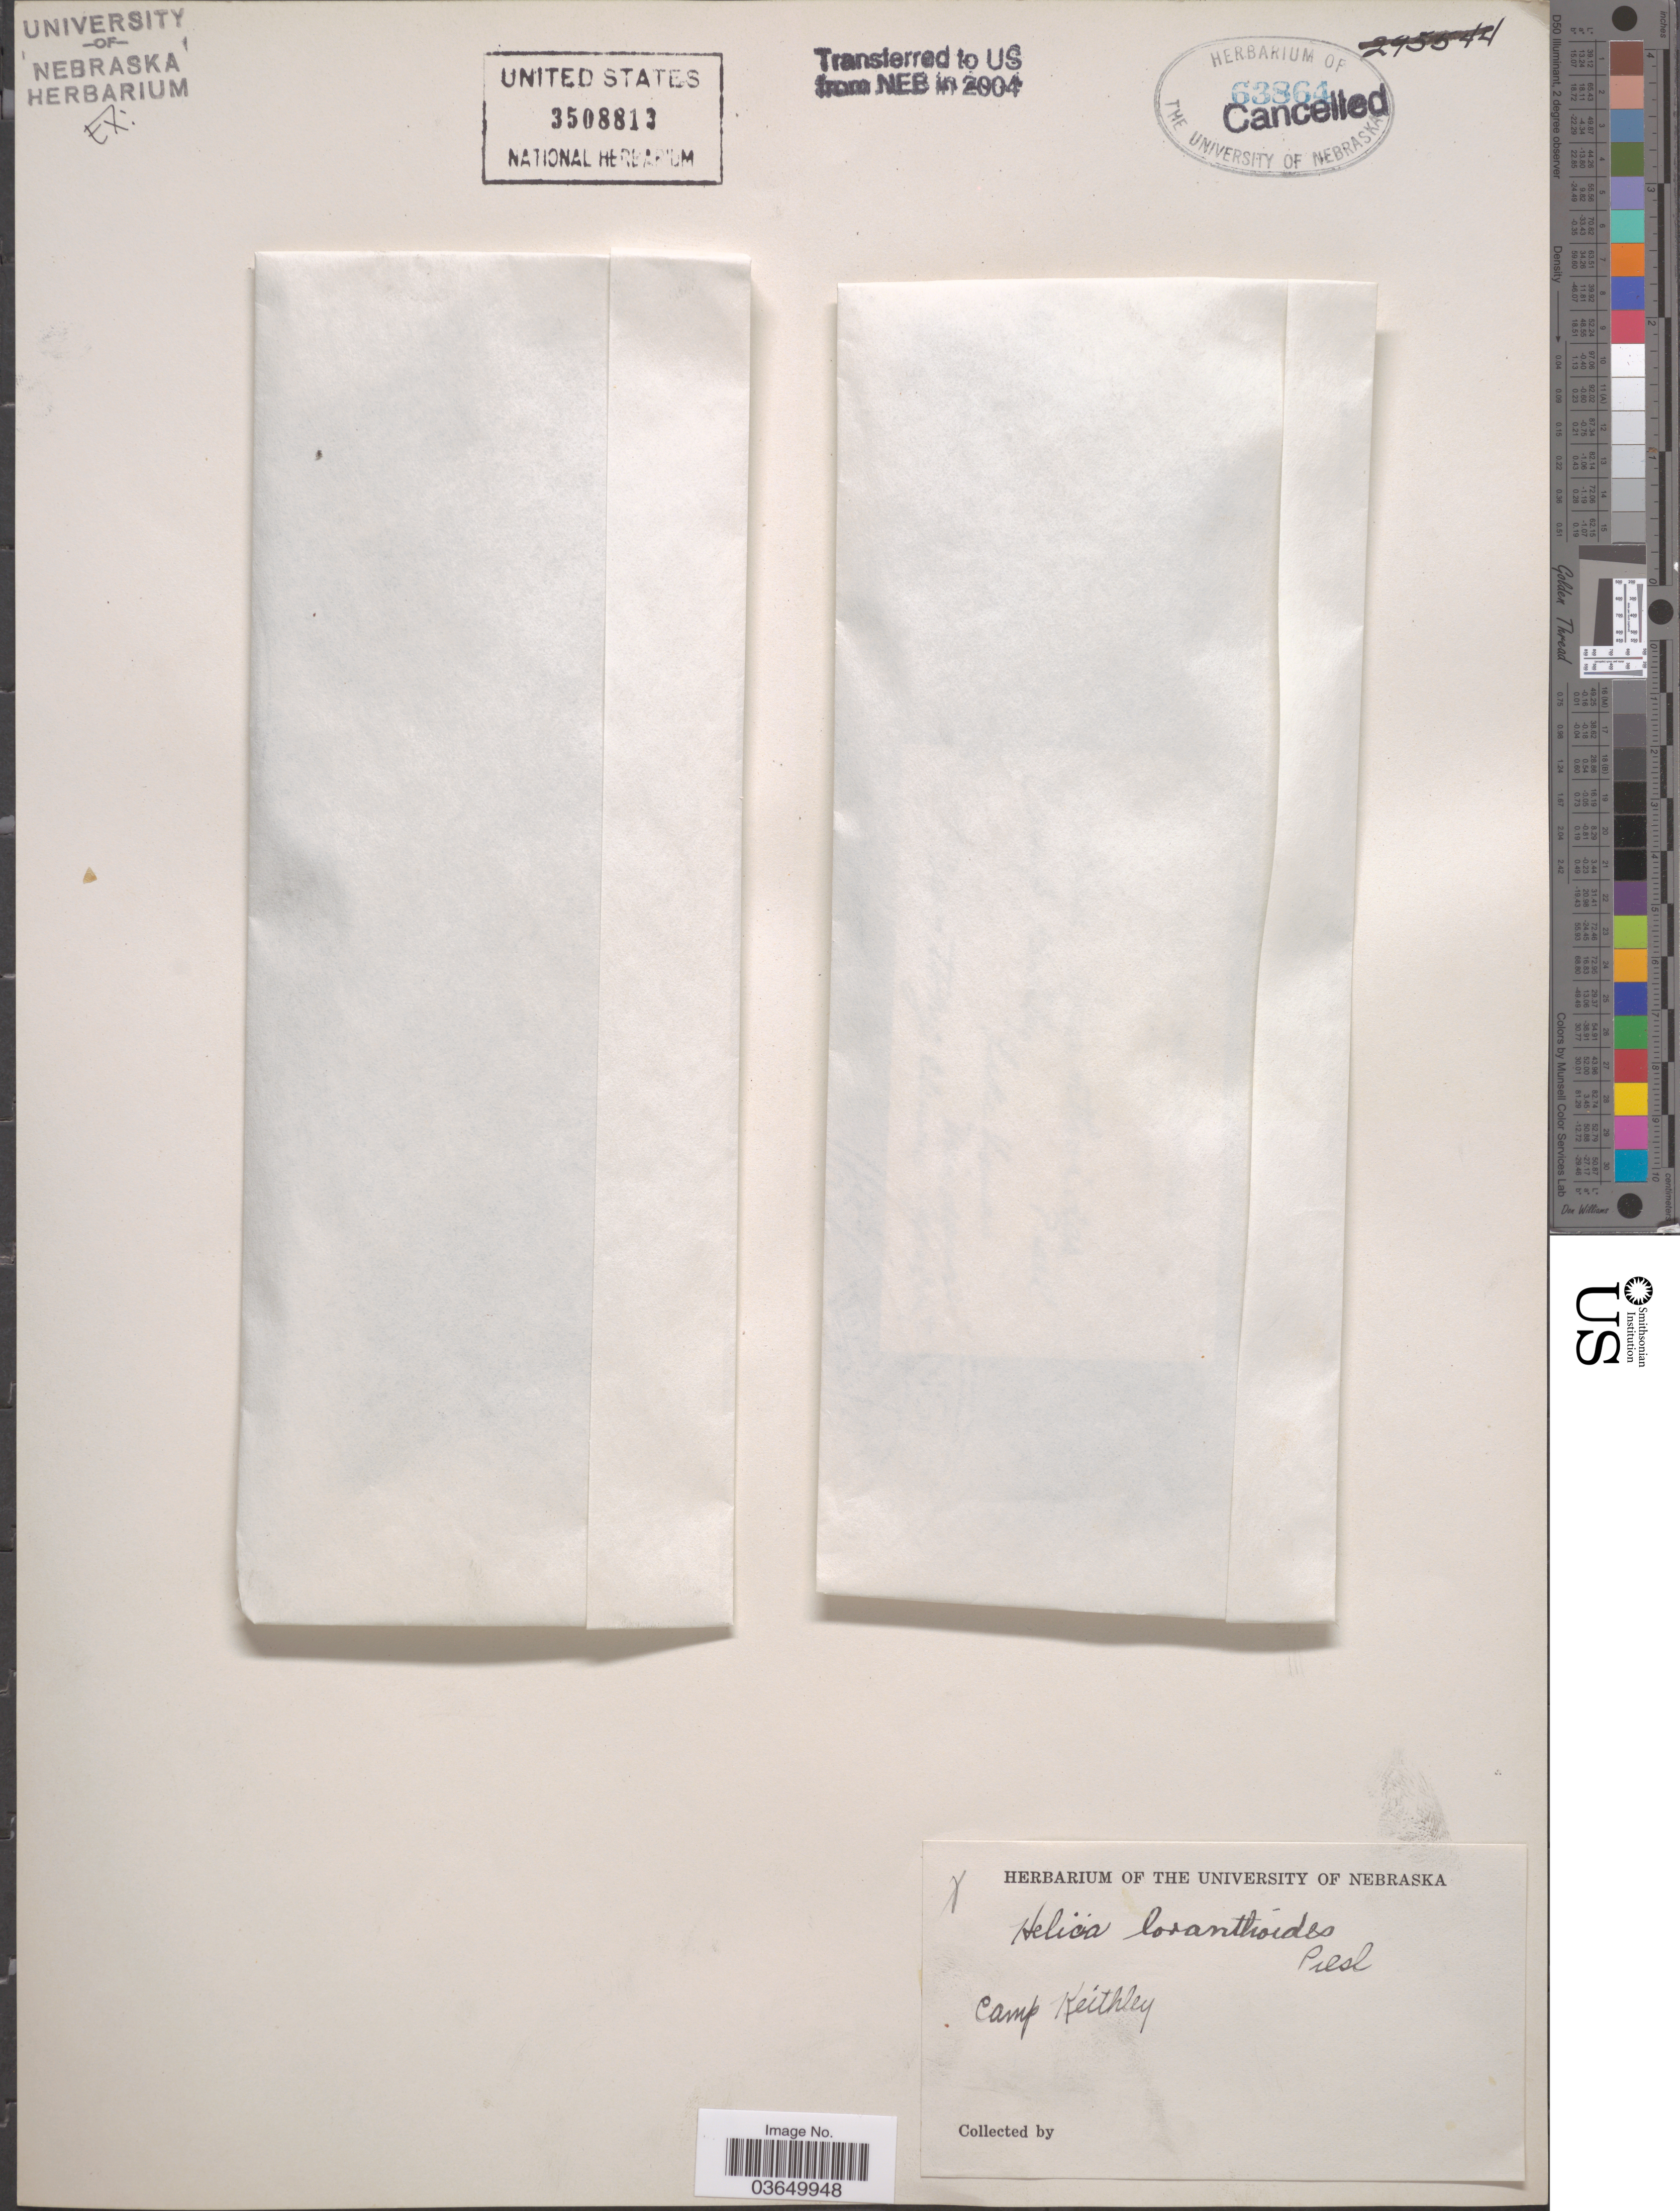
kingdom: Plantae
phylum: Tracheophyta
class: Magnoliopsida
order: Proteales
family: Proteaceae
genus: Helicia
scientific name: Helicia loranthoides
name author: C. Presl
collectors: Ex herb. The University of Nebraska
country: Philippines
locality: Camp Keithley.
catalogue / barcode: US 3508813